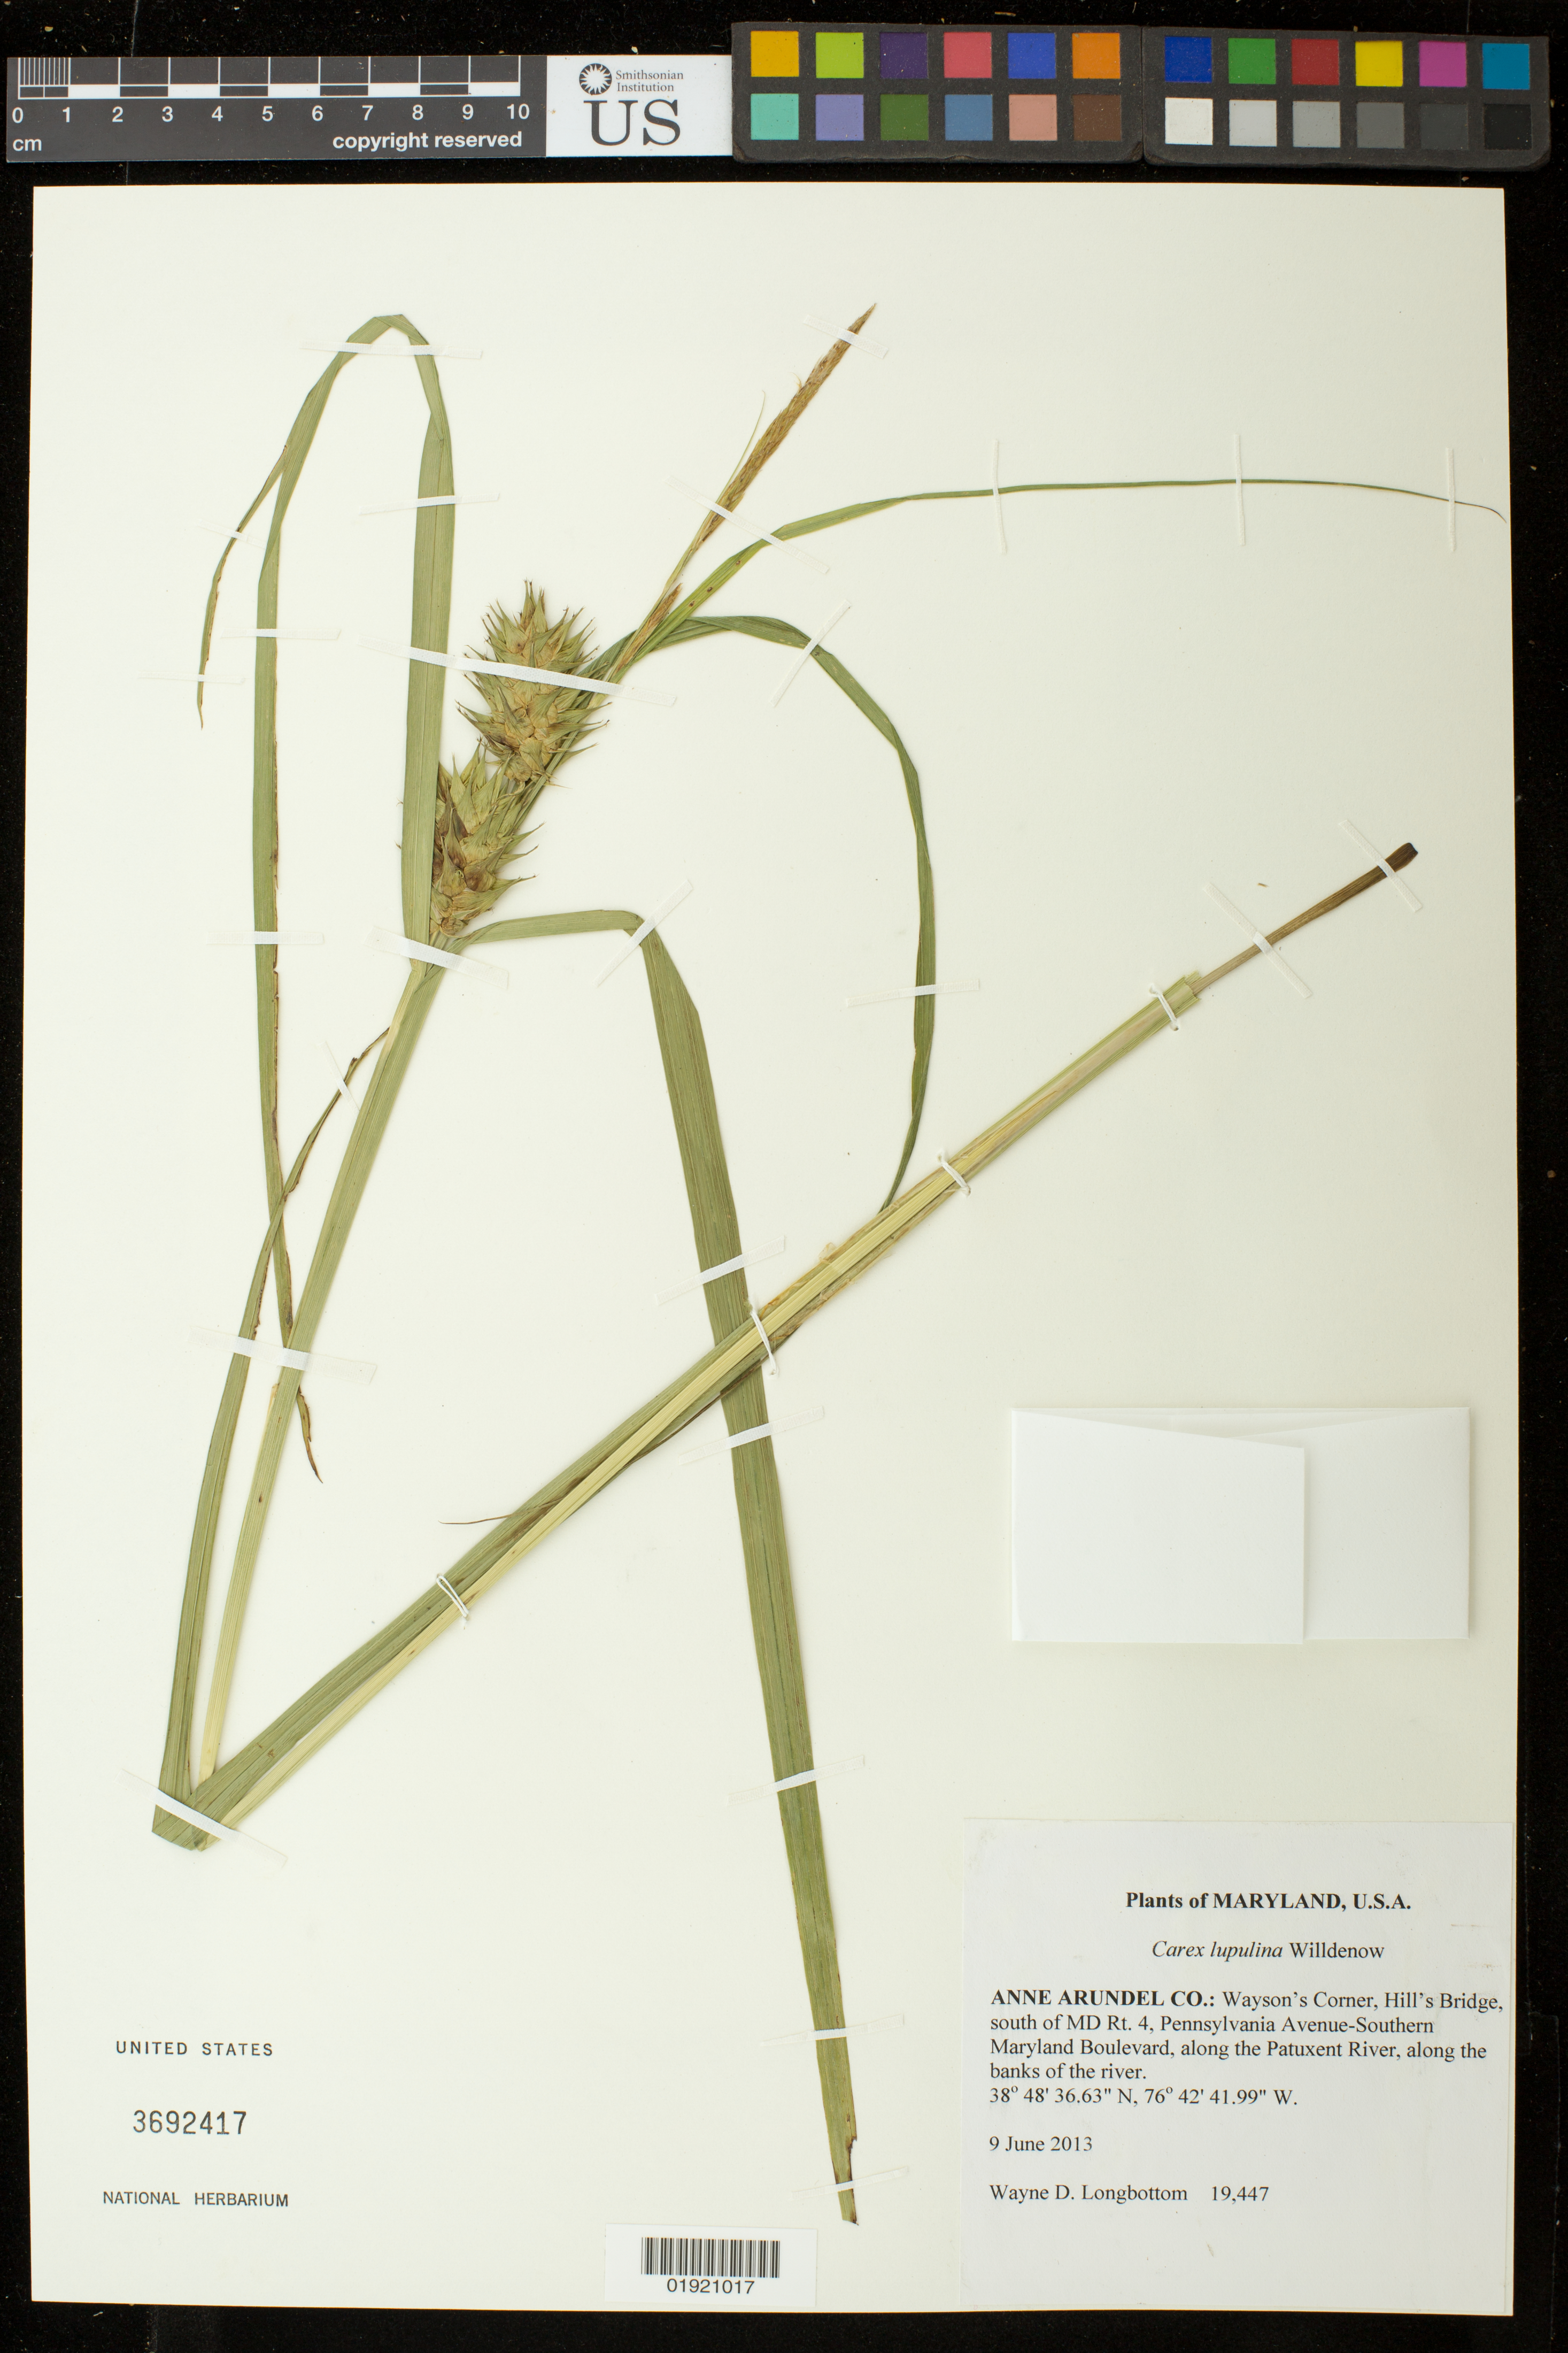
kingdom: Plantae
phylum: Tracheophyta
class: Liliopsida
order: Poales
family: Cyperaceae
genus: Carex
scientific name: Carex lupulina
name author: Muhl. ex Willd.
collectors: W. D. Longbottom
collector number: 19447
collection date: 2012-06-09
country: United States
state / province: Maryland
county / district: Anne Arundel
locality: Anne Arundel Co.: Wayson's Corner, Hill's Bridge, south of MD Rt. 4, Pennsylvania Avenue-Southern Maryland Boulevard, along the Patuxent River, along the banks of the river.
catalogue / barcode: US 3692417